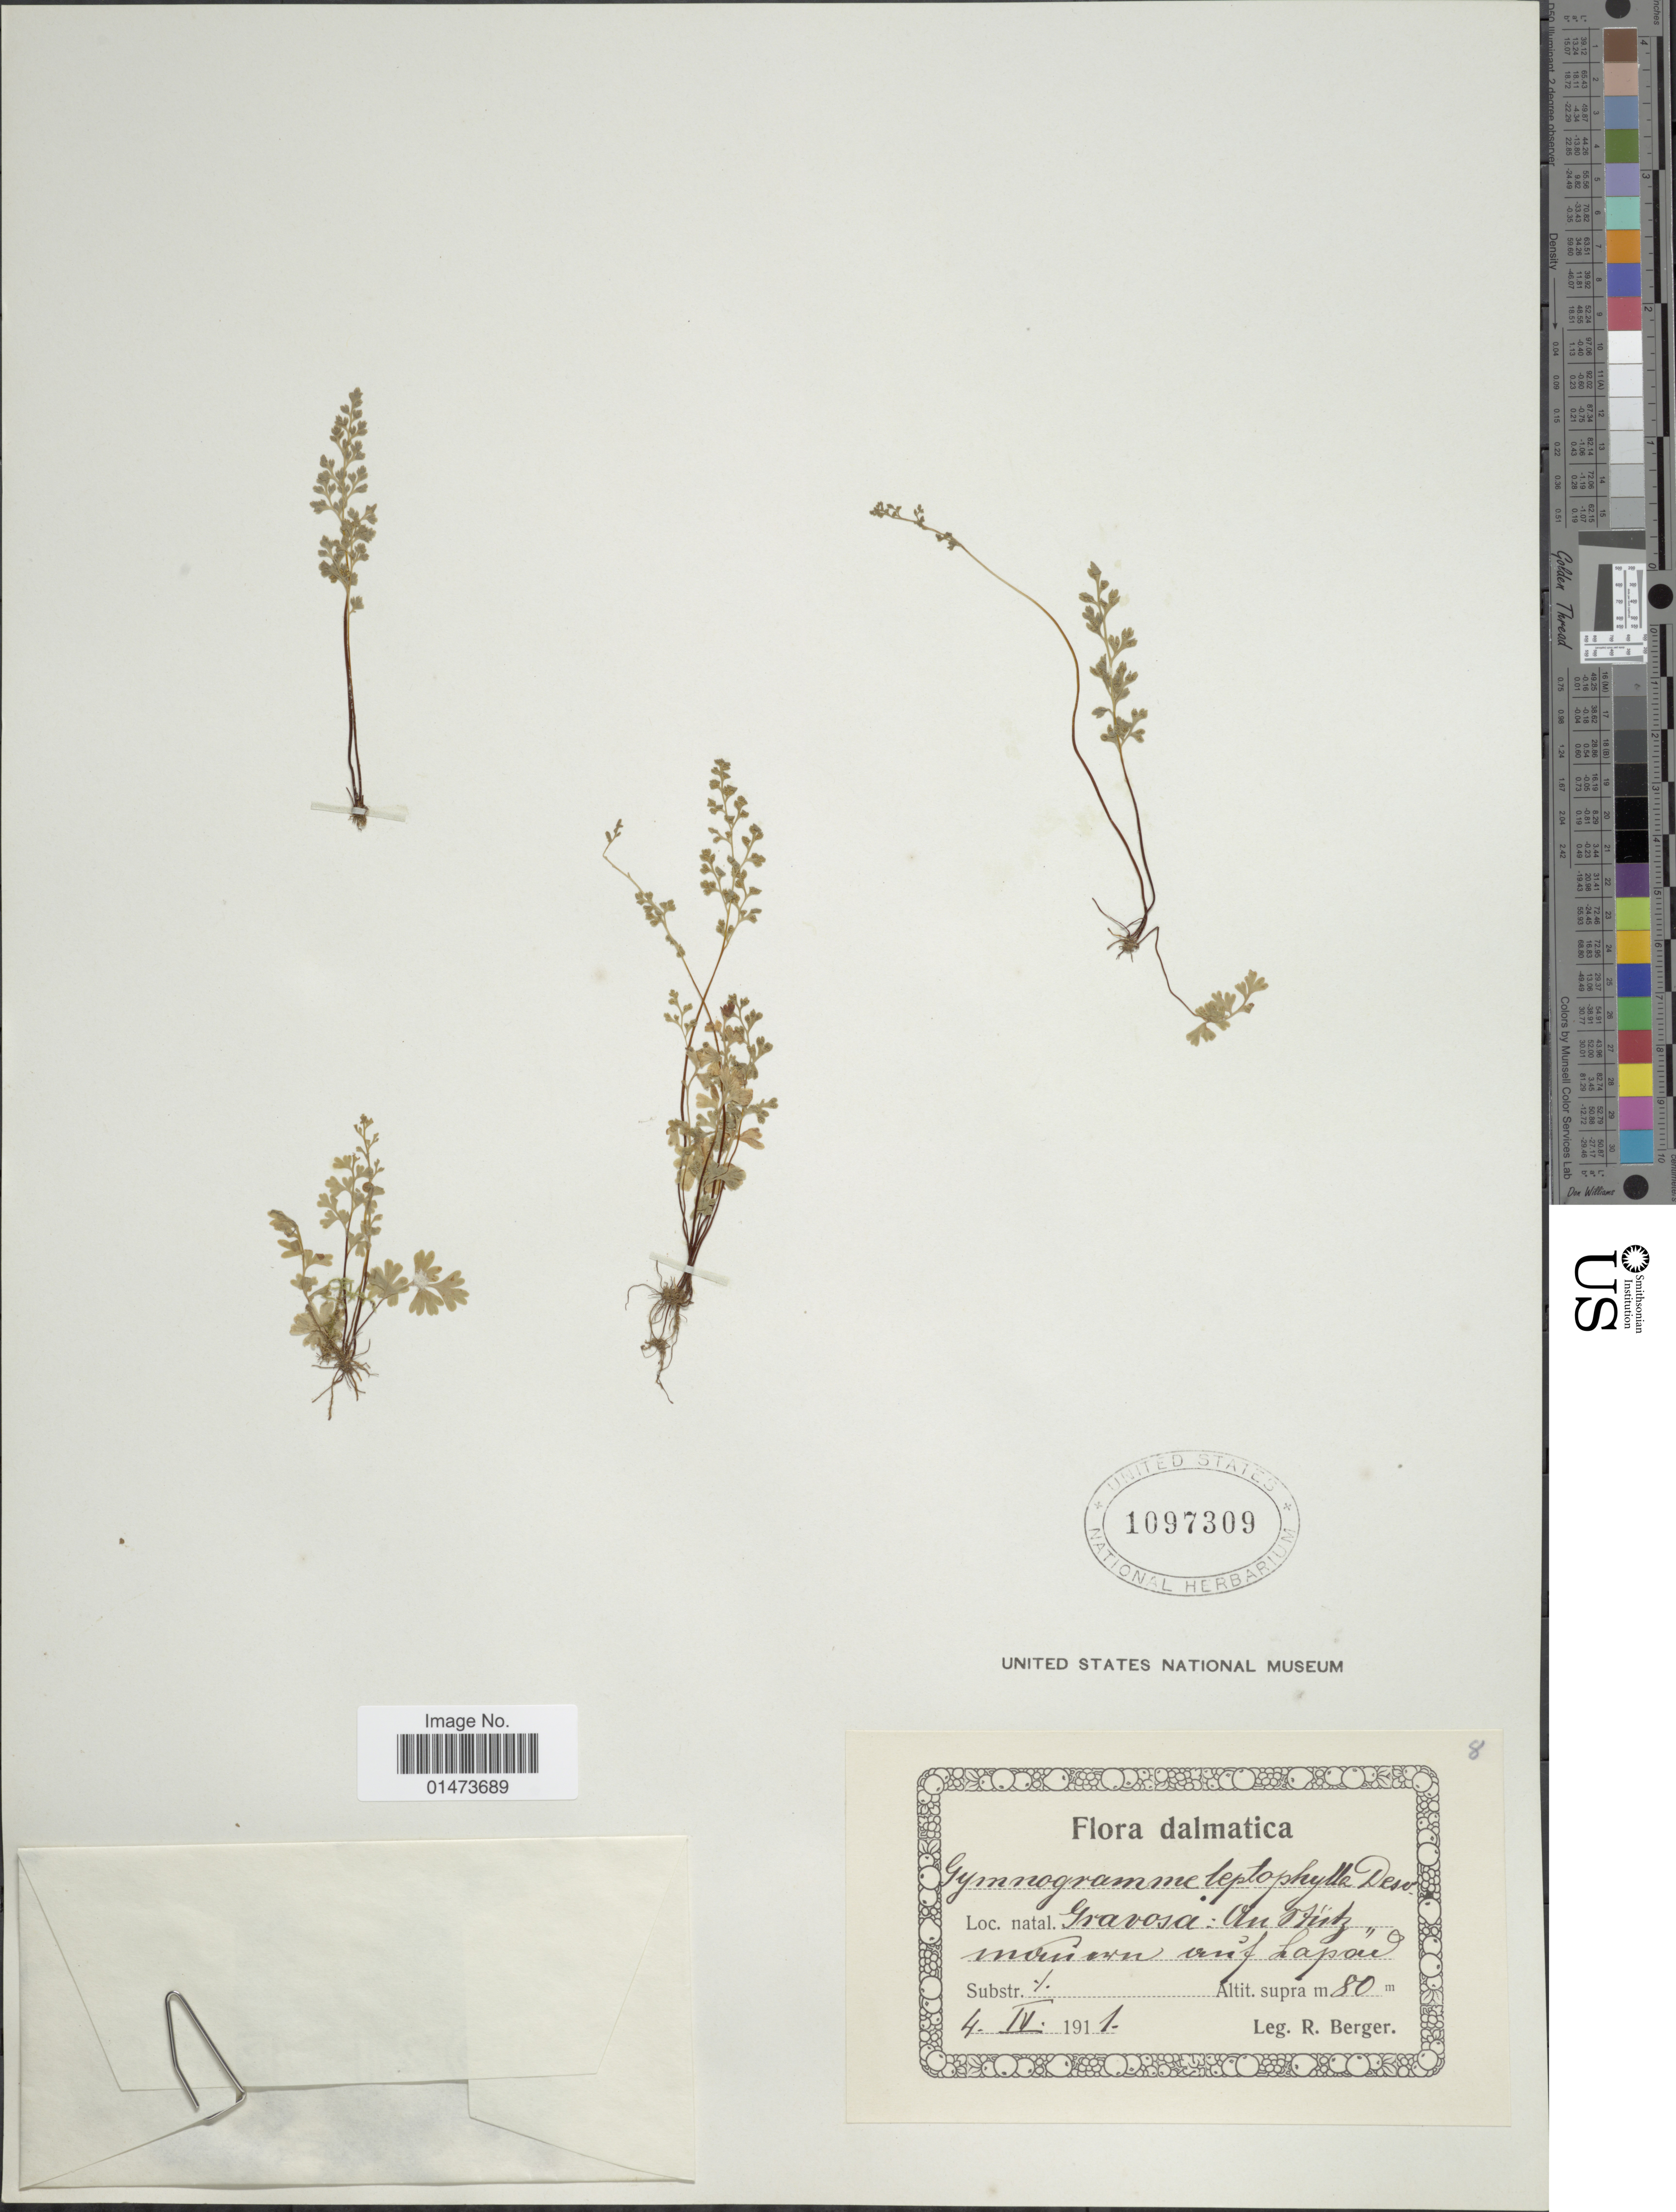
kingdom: Plantae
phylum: Tracheophyta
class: Polypodiopsida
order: Polypodiales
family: Pteridaceae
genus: Anogramma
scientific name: Anogramma leptophylla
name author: (L.) Link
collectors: R. Berger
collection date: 1911-04-04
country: South Africa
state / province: KwaZulu-Natal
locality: Natal, Gravosa: An Stütz mourrva veif Lapäi. [interpreted] Dalmatica.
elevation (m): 80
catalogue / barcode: US 1097309